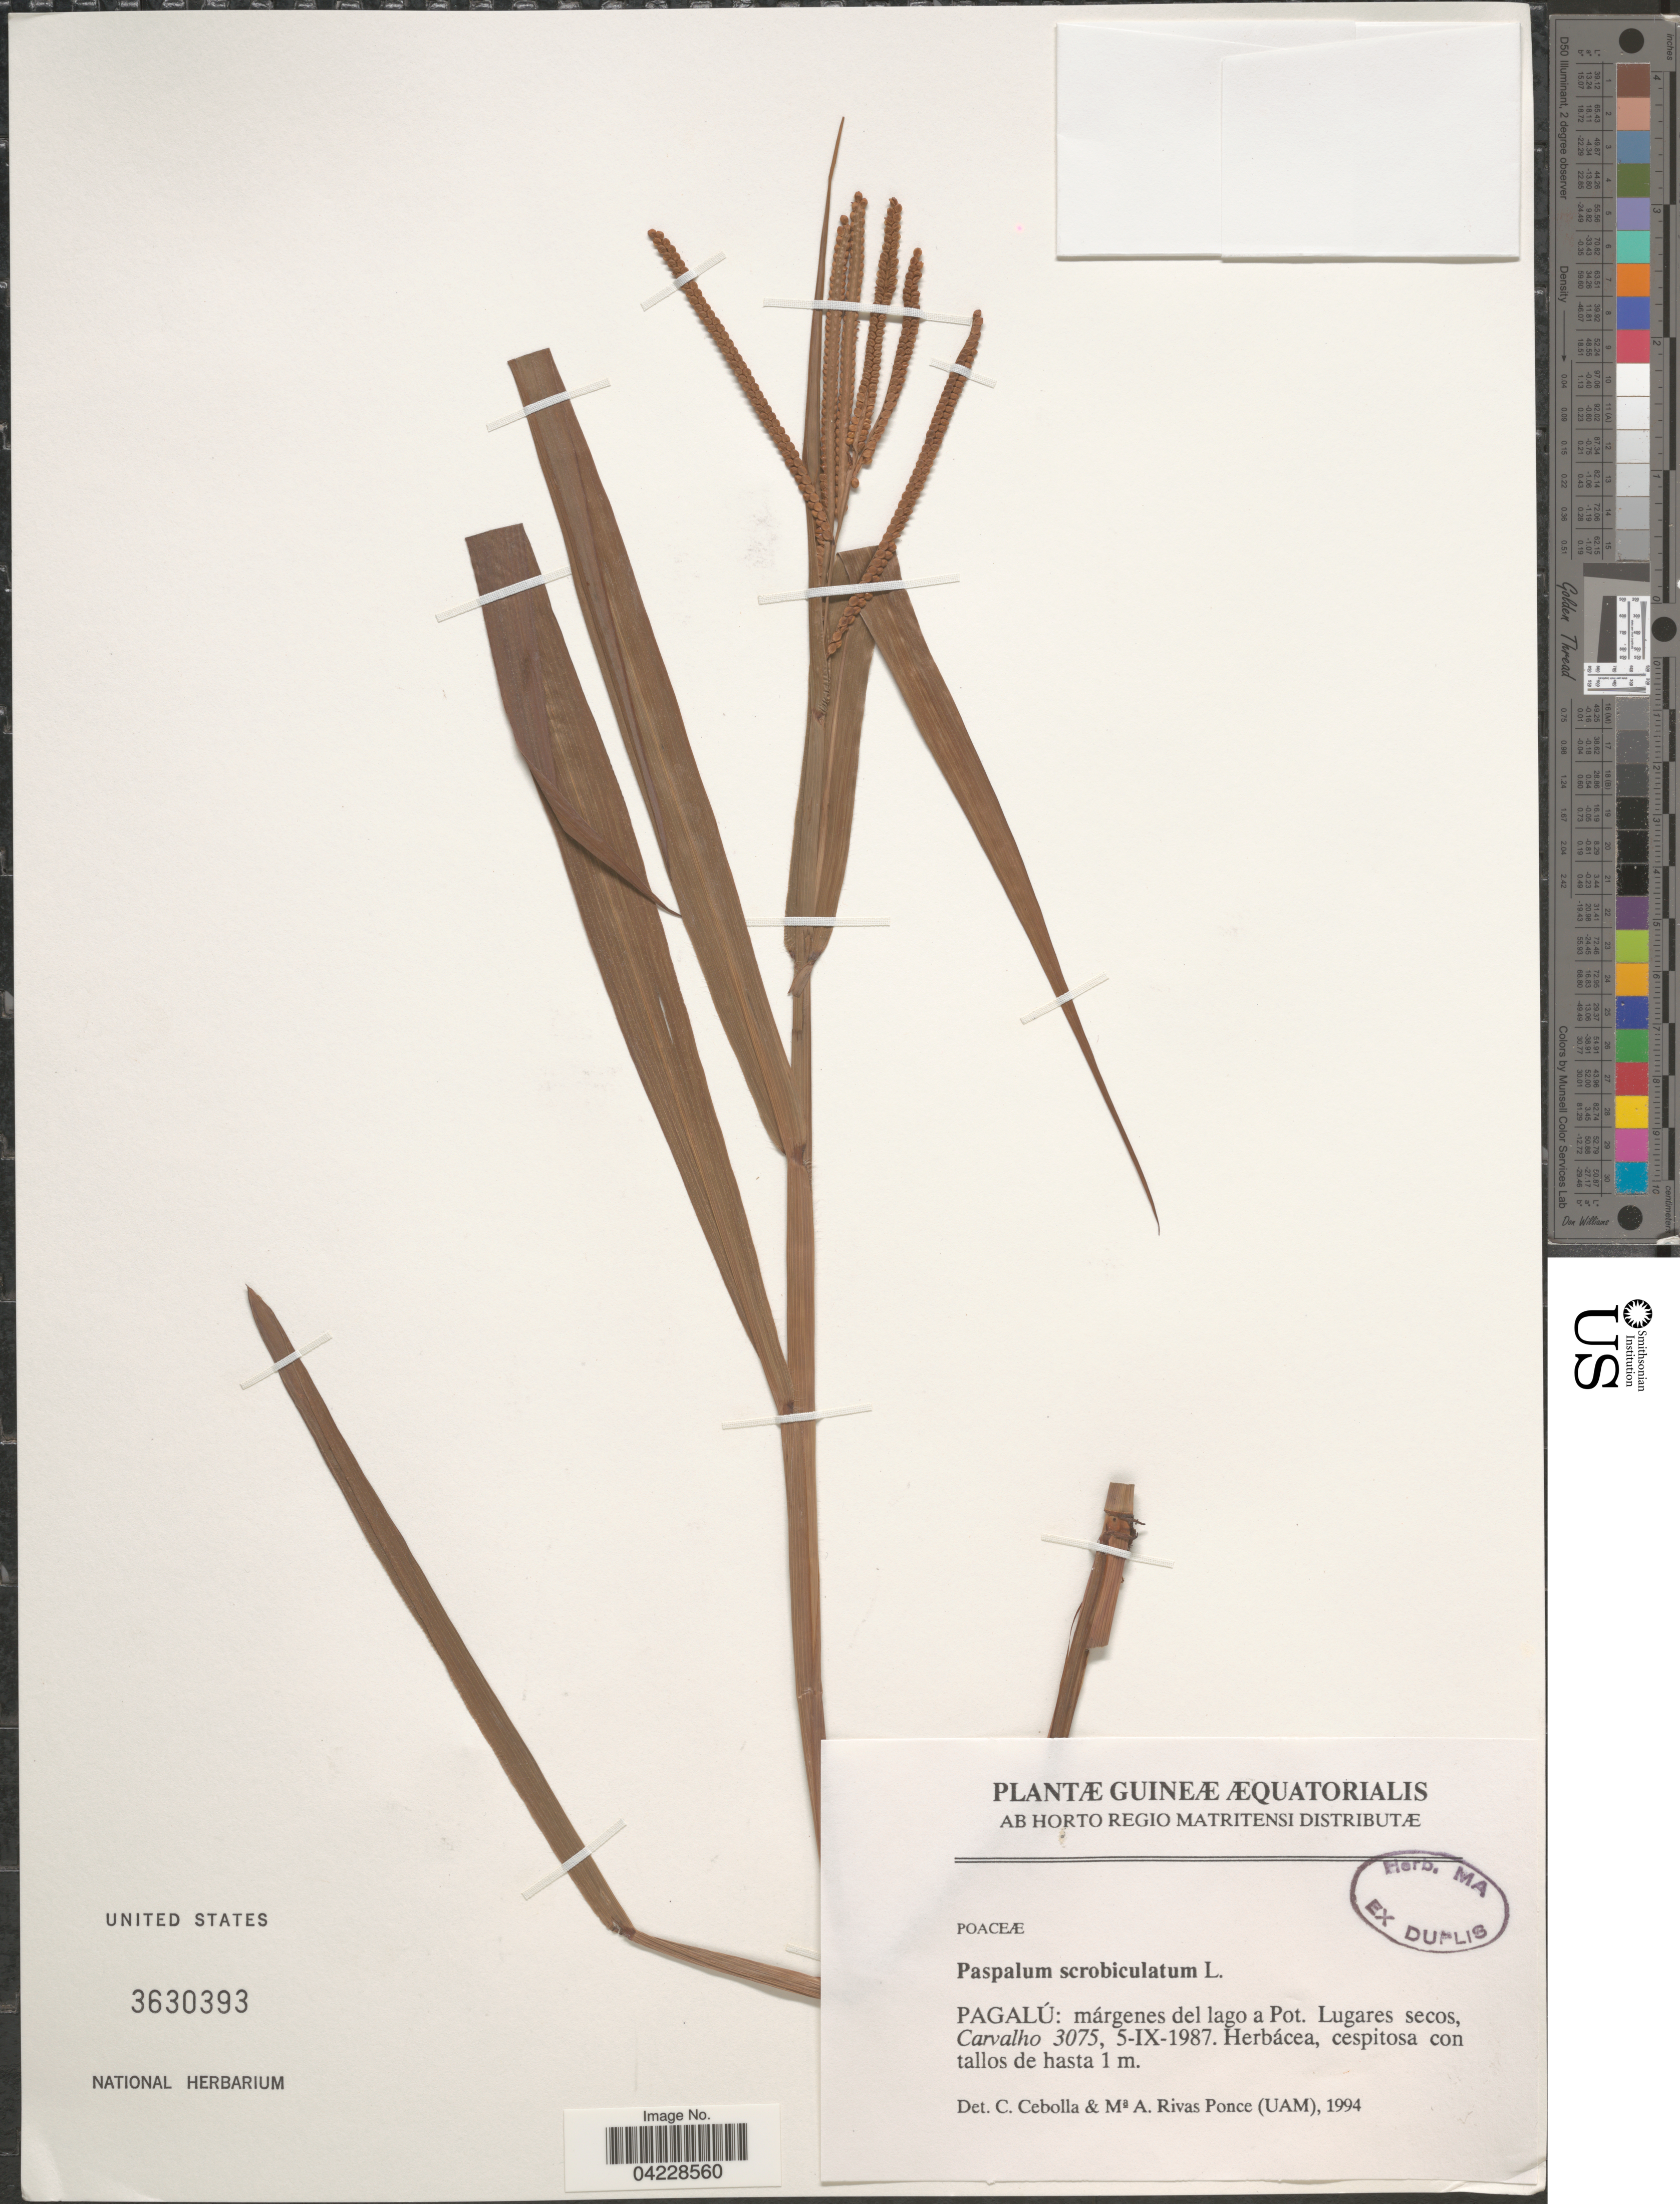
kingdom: Plantae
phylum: Tracheophyta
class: Liliopsida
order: Poales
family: Poaceae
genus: Paspalum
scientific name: Paspalum scrobiculatum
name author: L.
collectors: Carvalho, --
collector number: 3075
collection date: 1987-09-05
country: Equatorial Guinea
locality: Guineæ Æquatorialis. Pagalú: márgenes del lago a Pot. Lugares secos.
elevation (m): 1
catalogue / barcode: US 3630393